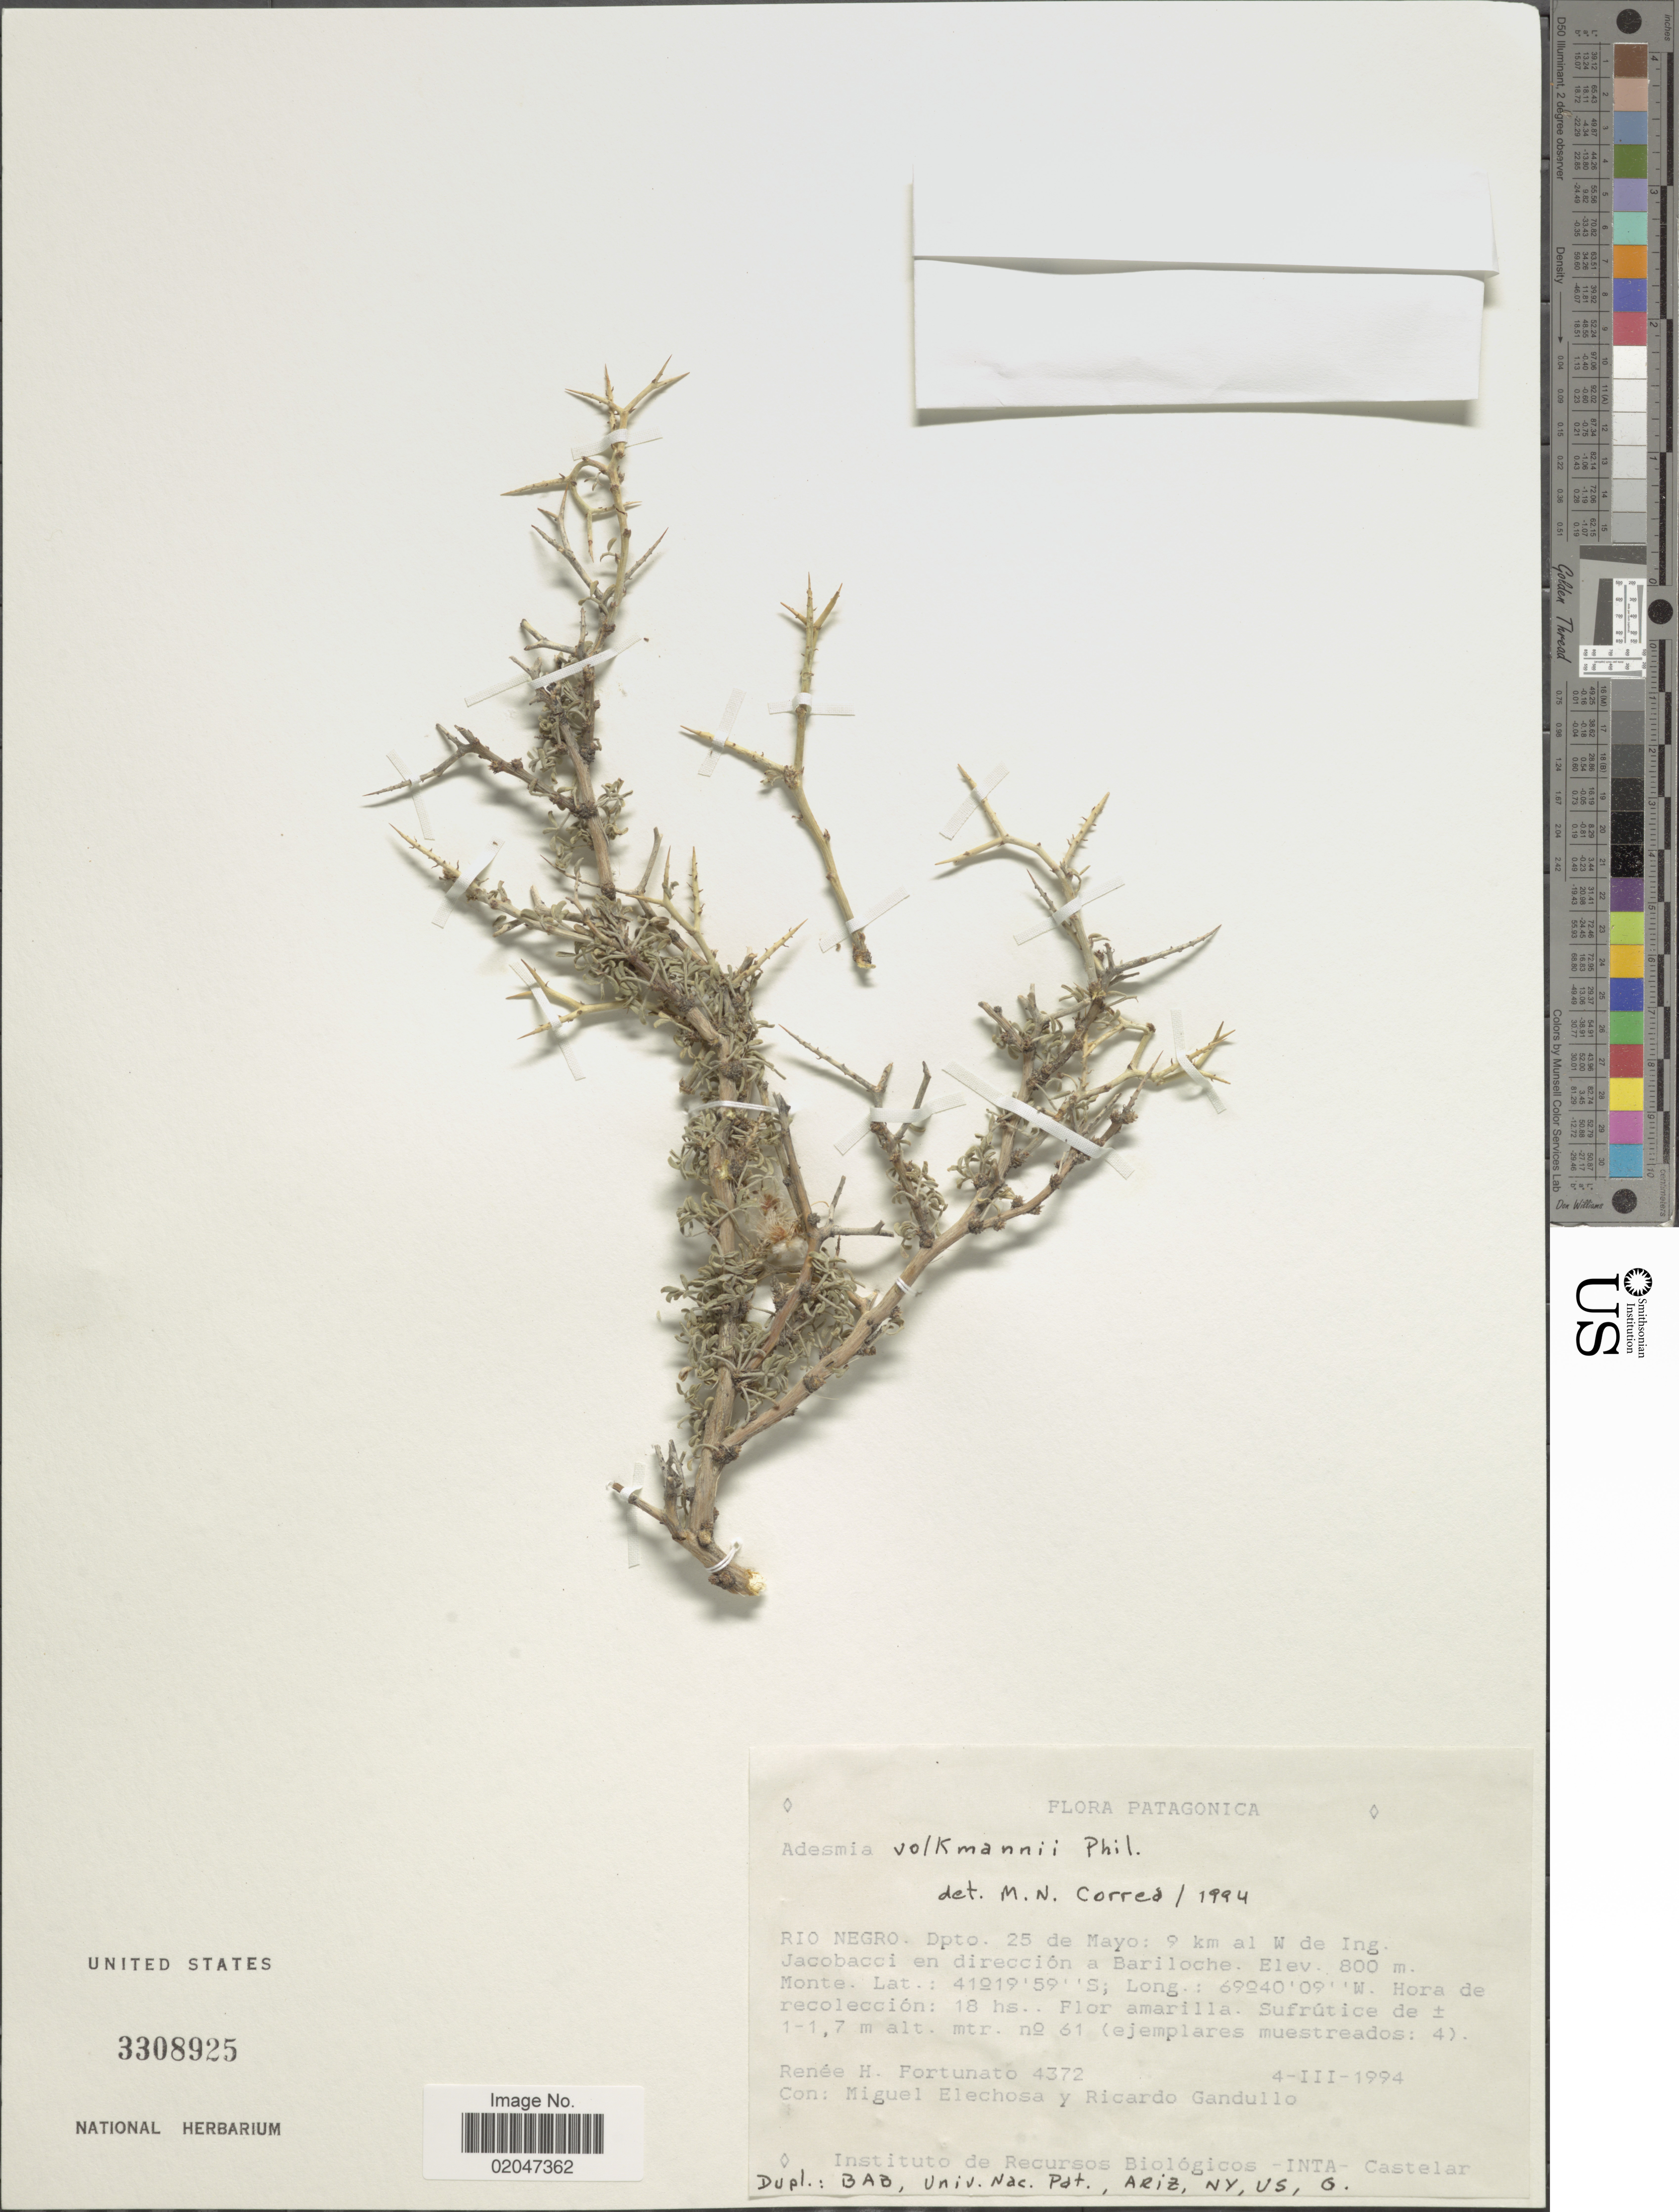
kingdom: Plantae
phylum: Tracheophyta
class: Magnoliopsida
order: Fabales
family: Fabaceae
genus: Adesmia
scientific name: Adesmia volckmannii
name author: Phil.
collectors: R. H. Fortunato, M. Elechosa & R. Gandullo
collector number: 4372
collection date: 1994-03-04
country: Argentina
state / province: Rio Negro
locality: Patagonica. Rio Negro Dpto. 25 de Mayo 9 km al W de Ing. Jacobacci en direccion a Bariloche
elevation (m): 1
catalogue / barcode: US 3308925